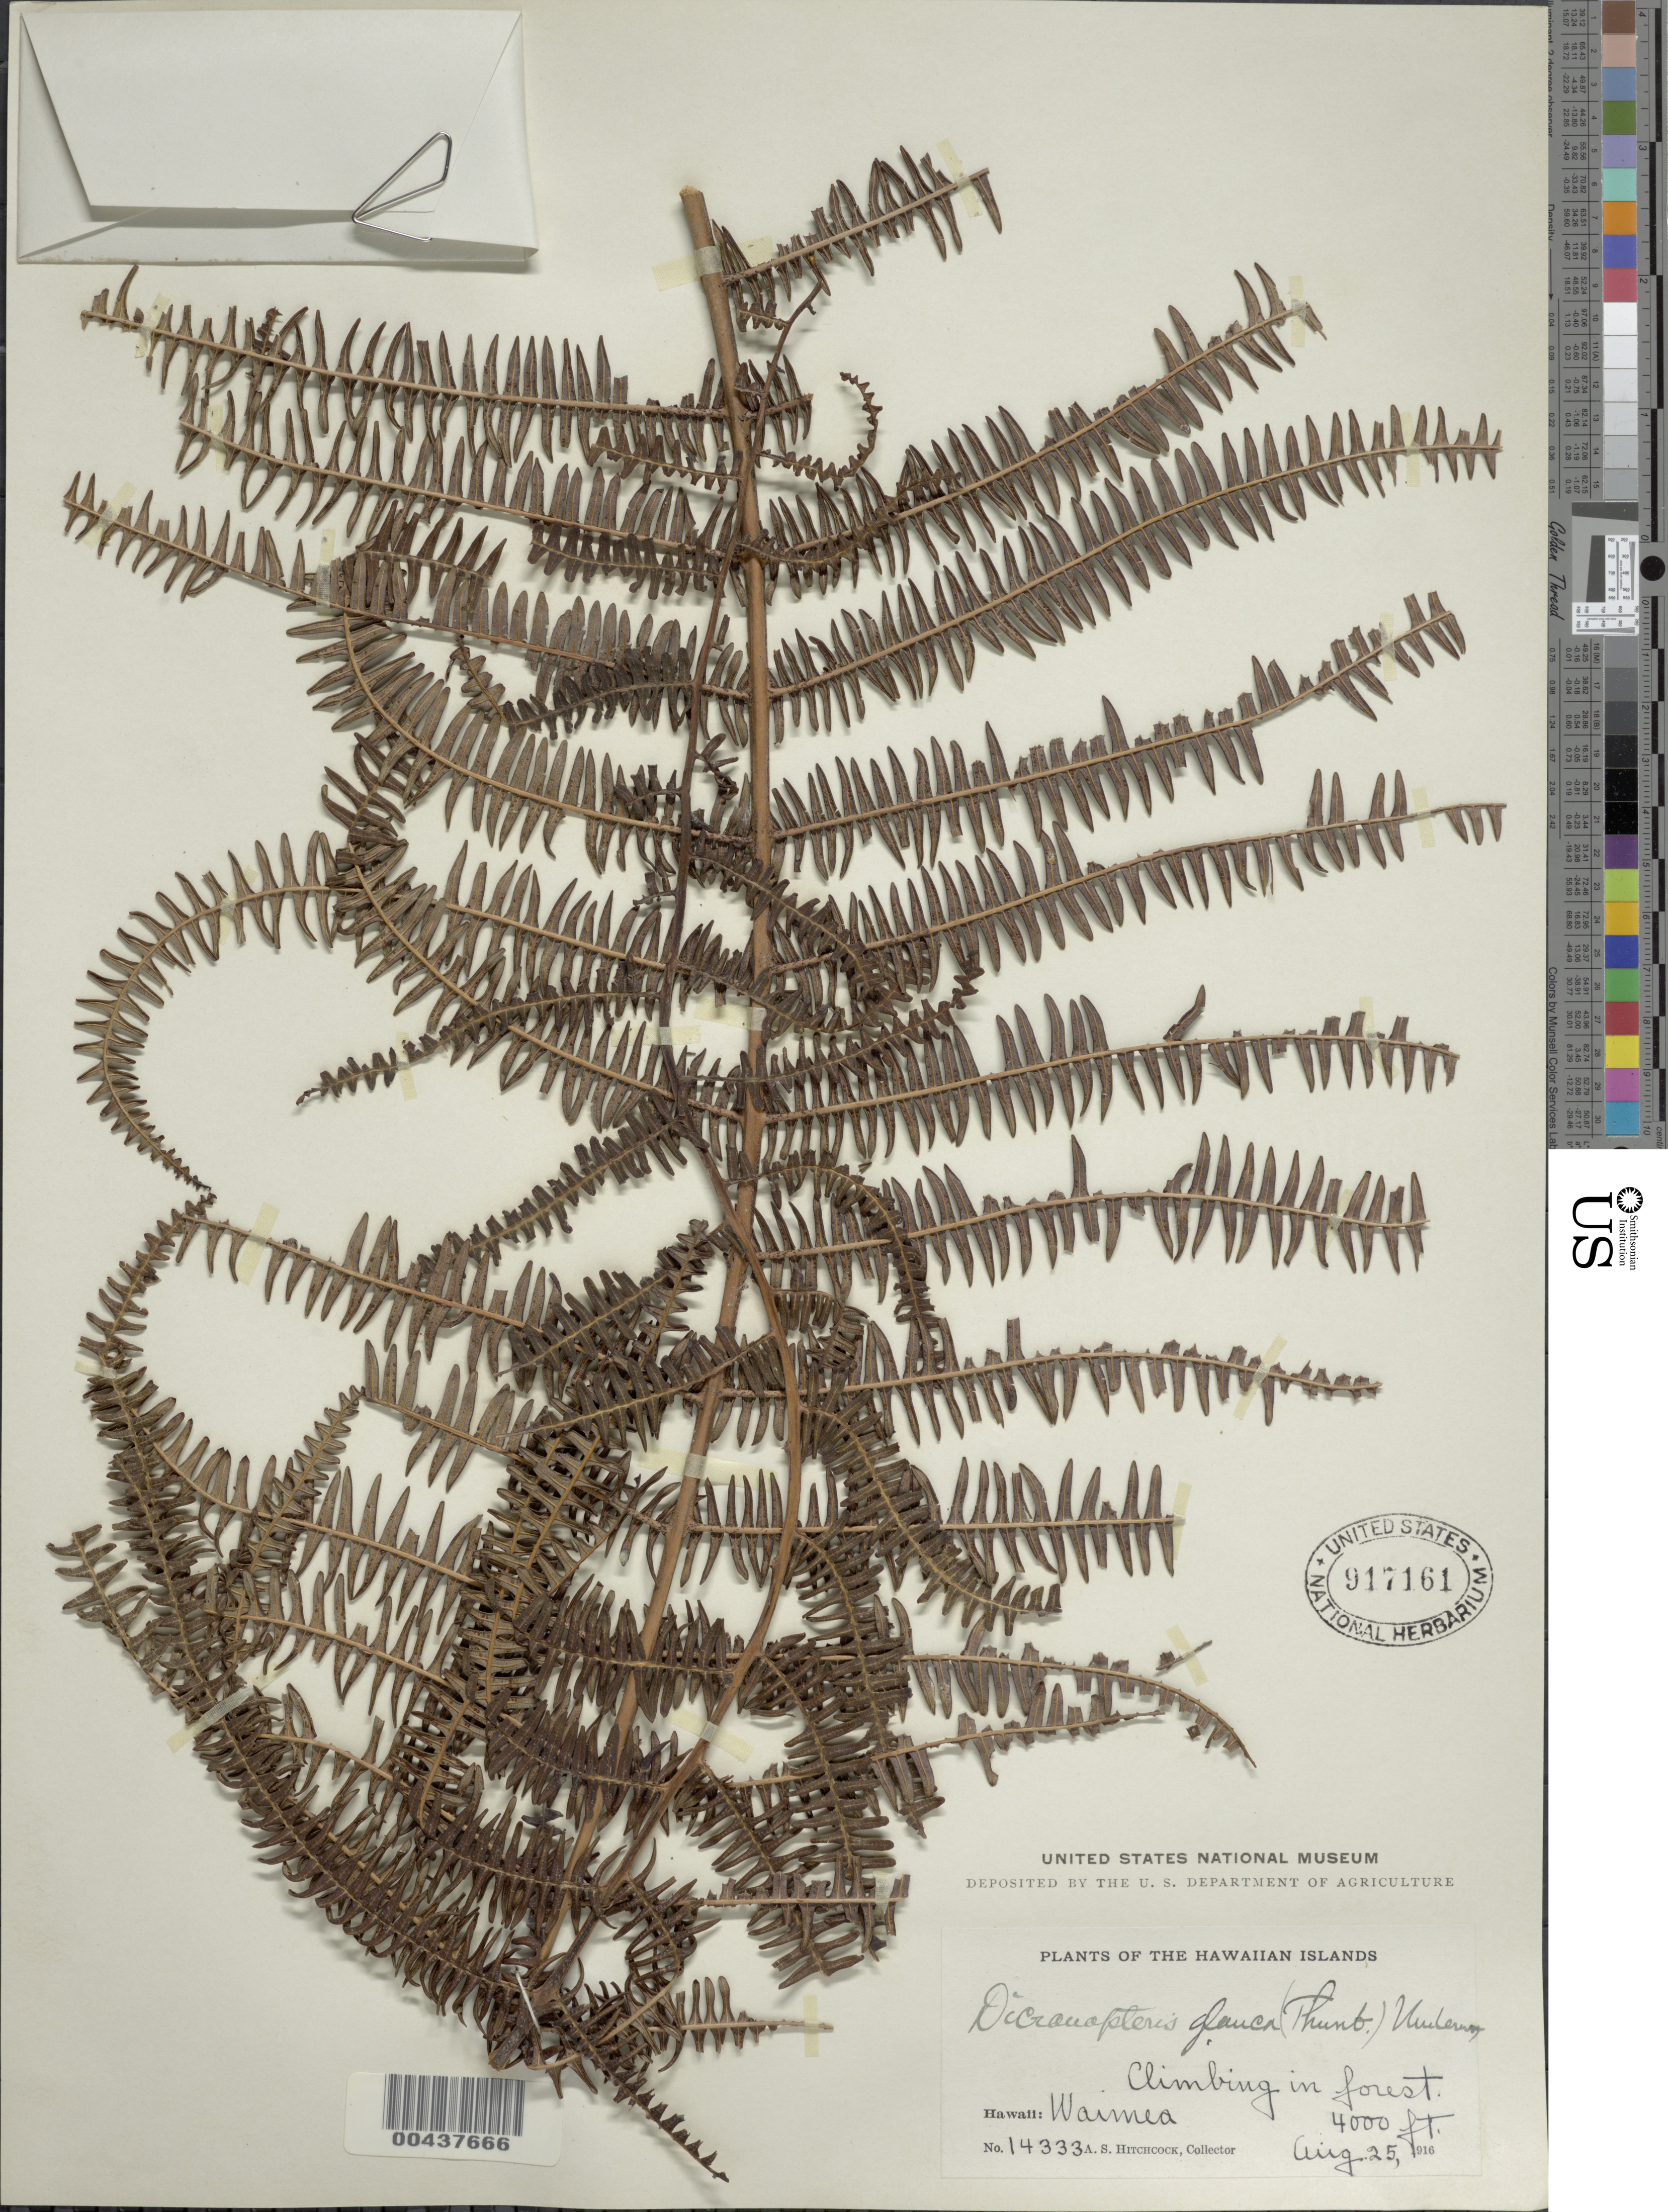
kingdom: Plantae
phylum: Tracheophyta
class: Polypodiopsida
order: Gleicheniales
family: Gleicheniaceae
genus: Diplopterygium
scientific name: Diplopterygium glaucum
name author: (Thunb. ex Houtt.) Nakai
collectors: A. S. Hitchcock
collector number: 14333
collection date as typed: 25 Aug 1916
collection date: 1916-08-25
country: United States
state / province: Hawaii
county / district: Hawaii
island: Hawaii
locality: Waimea.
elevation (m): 1219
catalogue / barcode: US 917161